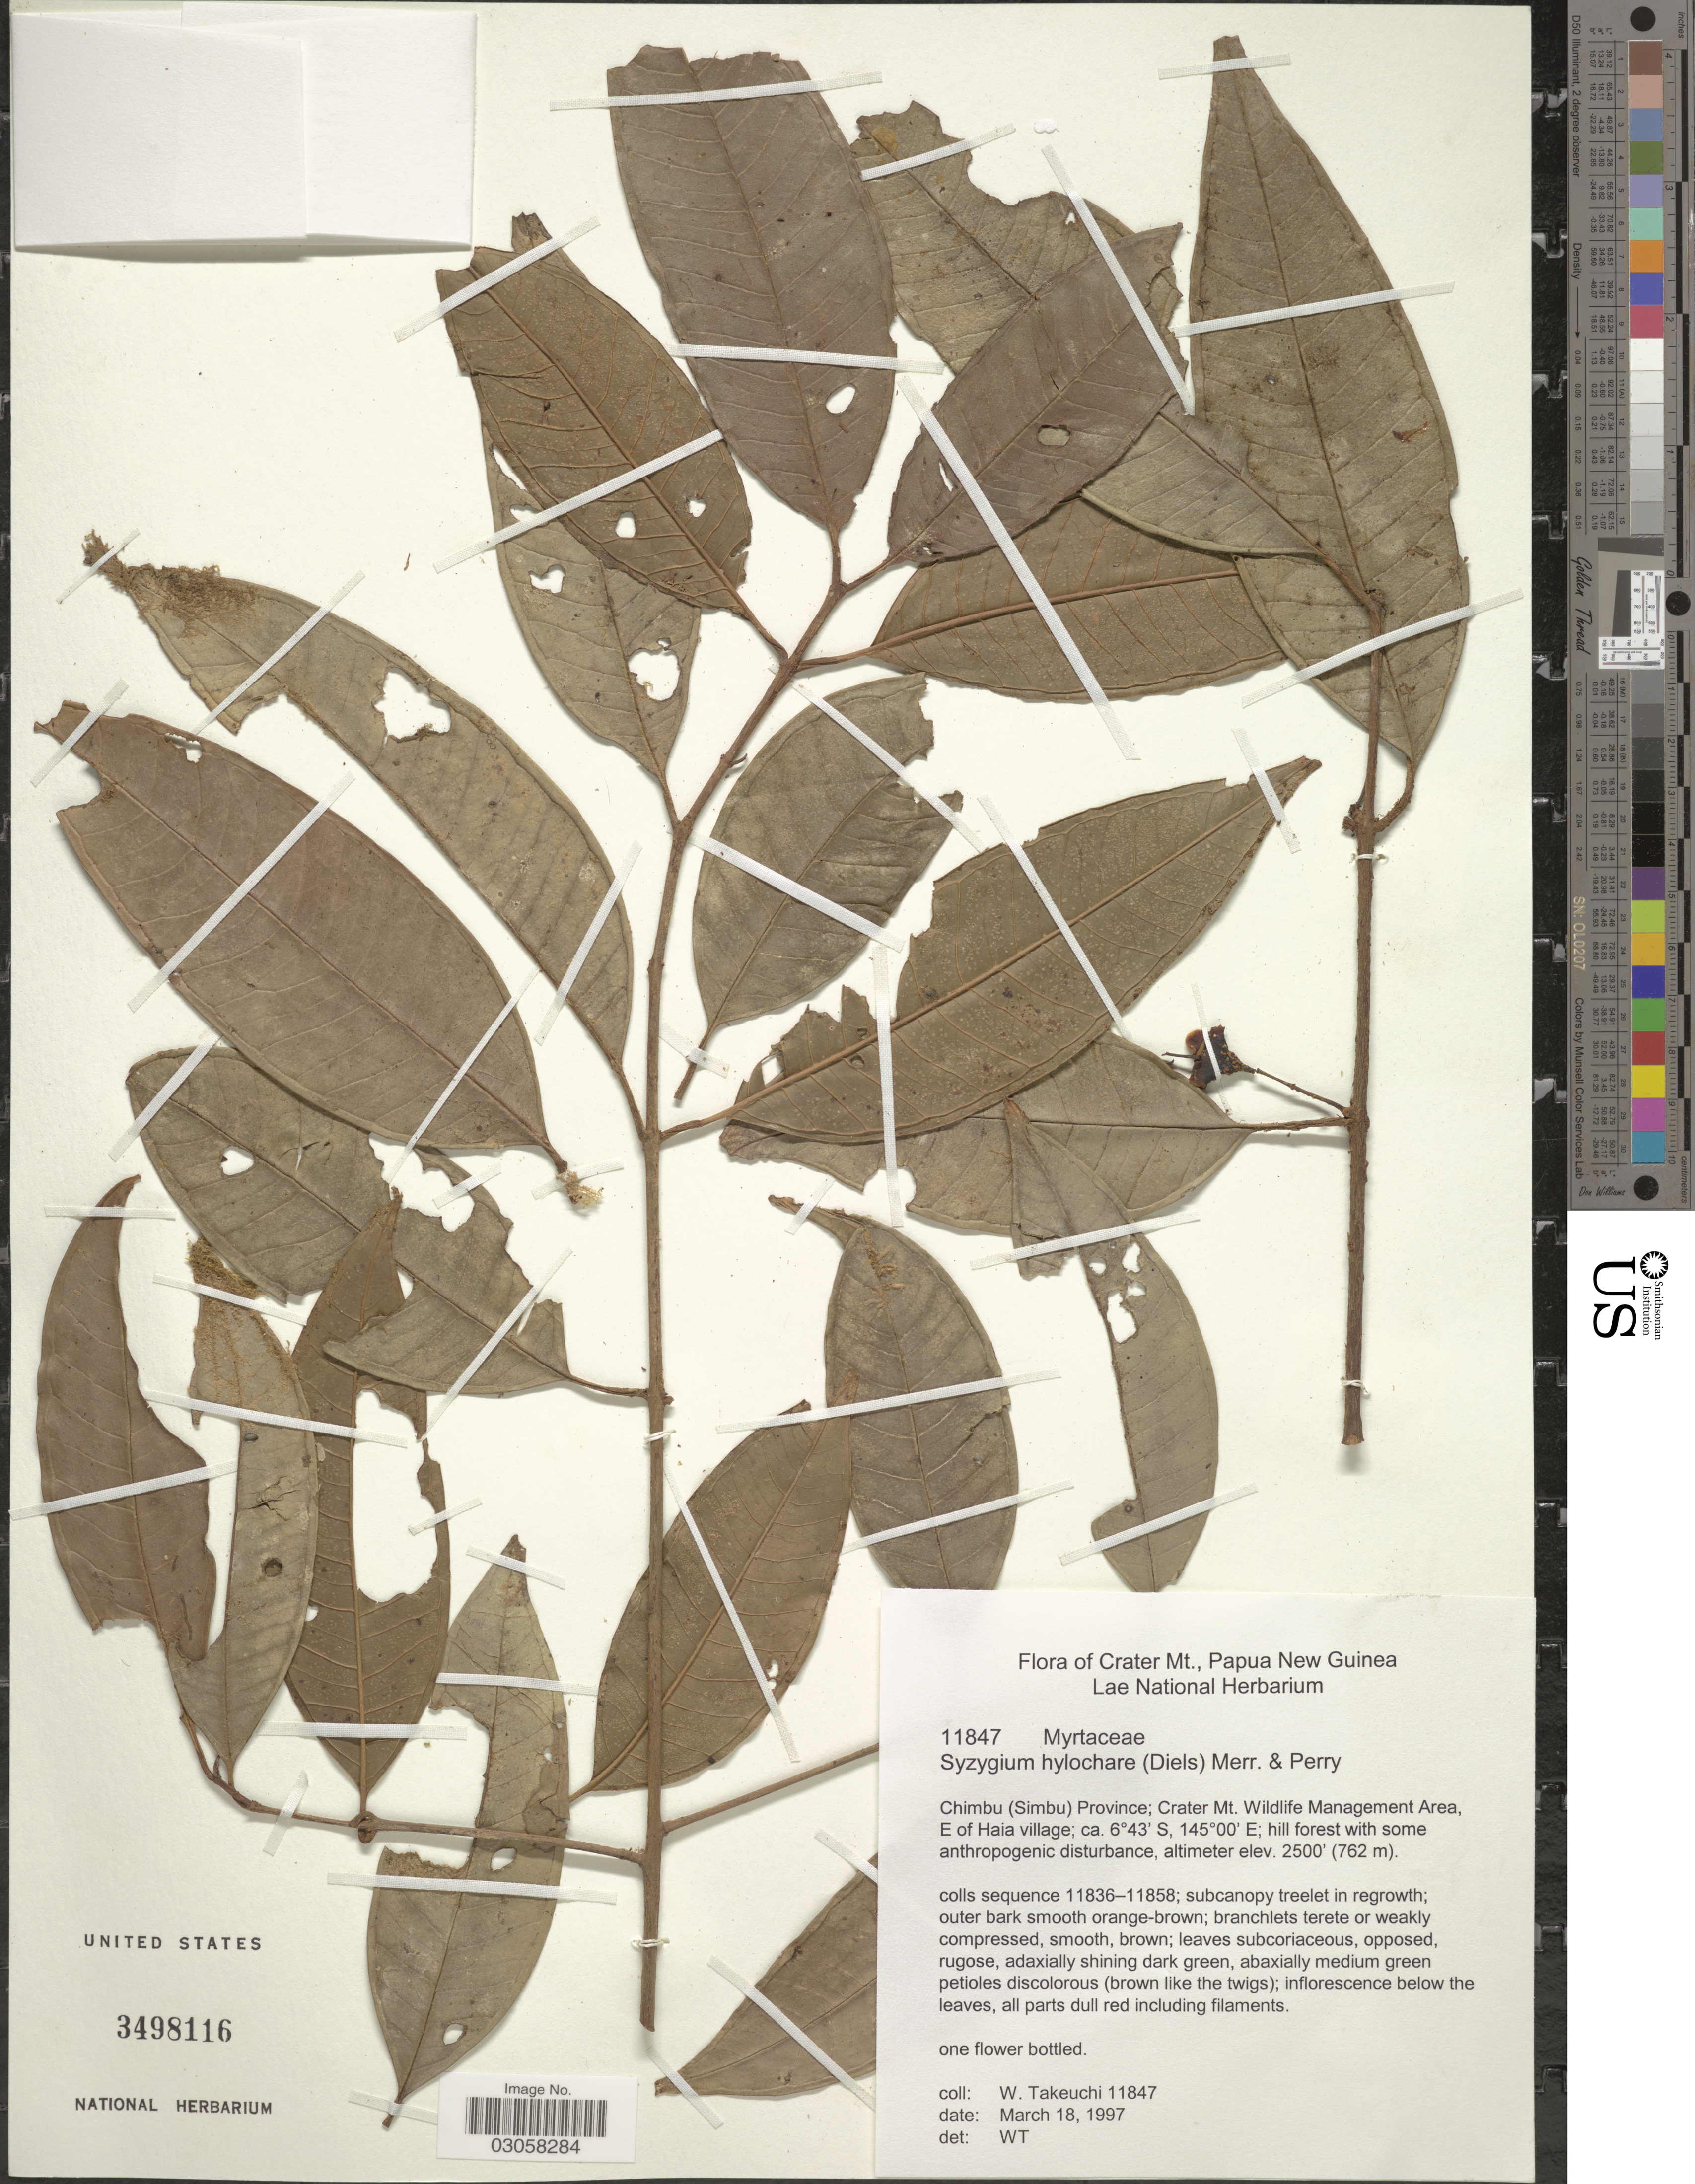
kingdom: Plantae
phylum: Tracheophyta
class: Magnoliopsida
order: Myrtales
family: Myrtaceae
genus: Syzygium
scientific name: Syzygium hylochare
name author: (Diels) Merr. & L.M. Perry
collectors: W. Takeuchi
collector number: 11847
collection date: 1997-03-18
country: Papua New Guinea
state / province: Chimbu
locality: Crater Mt., Papua New Guinea. Chimbu (Simbu) Province; Crater Mt. Wildlife Management Area, E of Haia village.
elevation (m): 762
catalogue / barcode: US 3498116